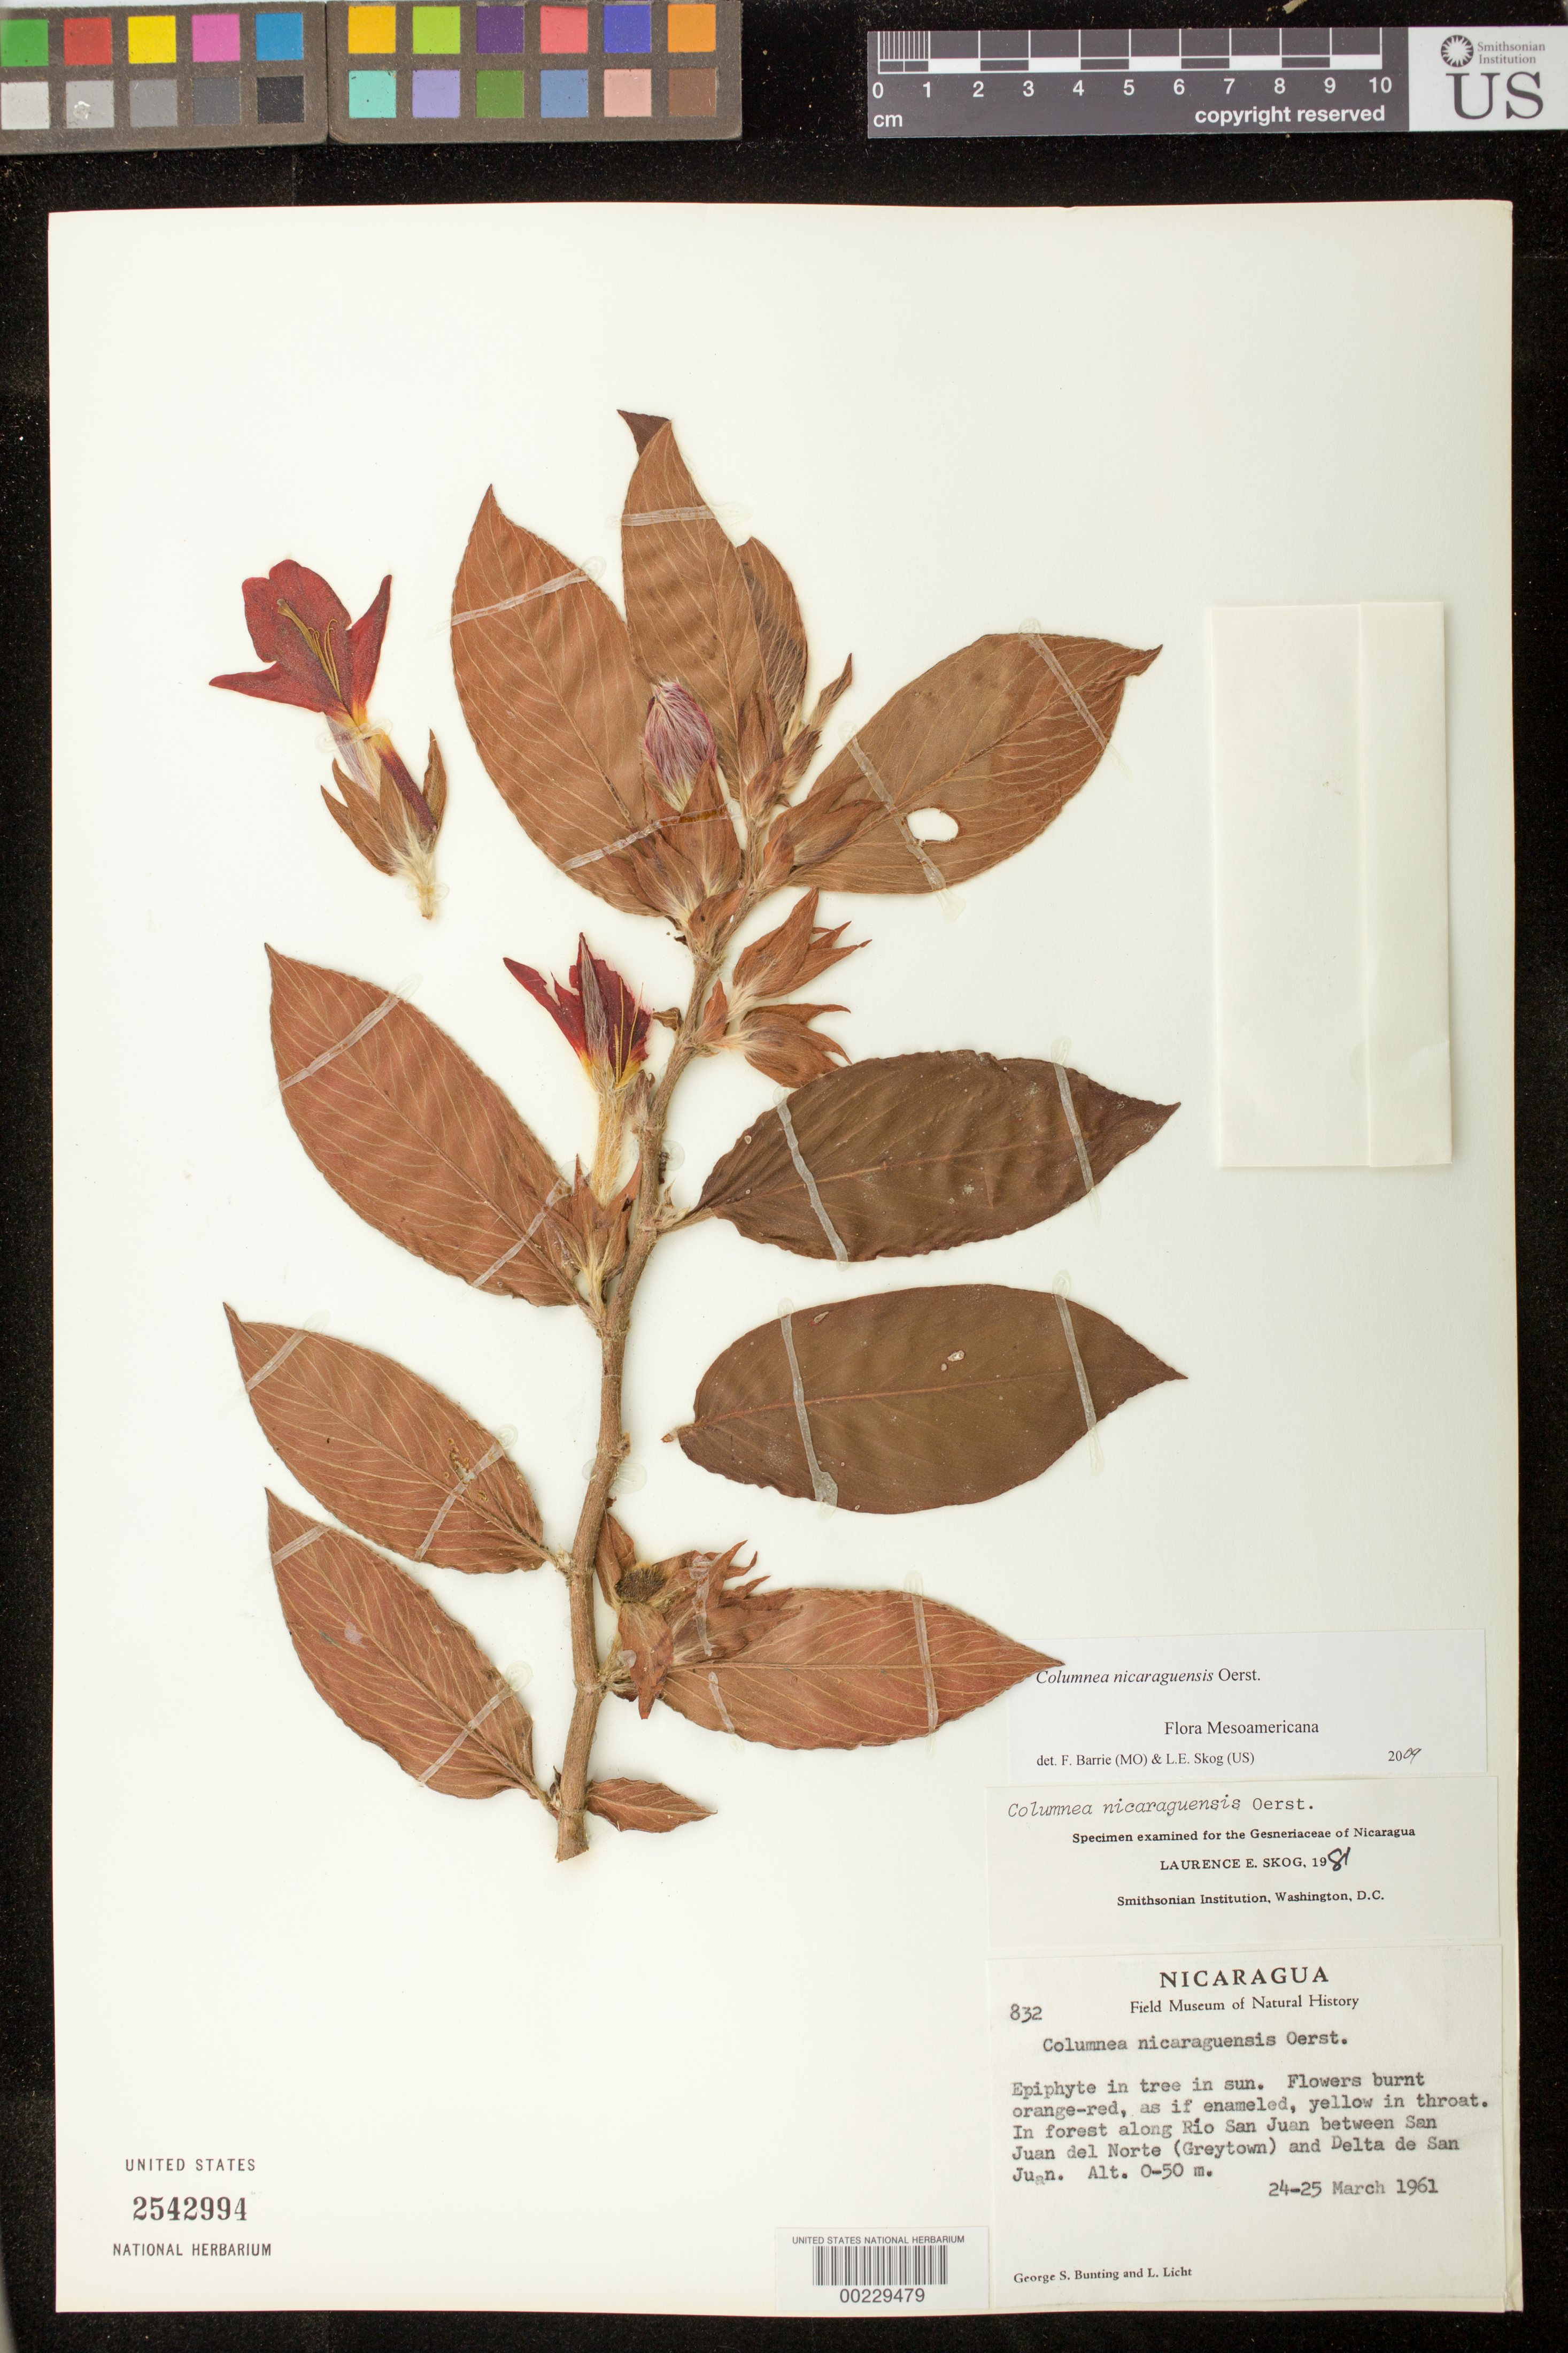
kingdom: Plantae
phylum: Tracheophyta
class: Magnoliopsida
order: Lamiales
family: Gesneriaceae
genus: Columnea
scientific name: Columnea nicaraguensis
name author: Oerst.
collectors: G. S. Bunting & L. Licht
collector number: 832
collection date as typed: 24-25 Mar 1961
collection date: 1961-03-24/1961-03-25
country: Nicaragua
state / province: Rio San Juan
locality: Along Rio San Juan between San Juan del Norte (Greytown) and delta Desan Juan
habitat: In forest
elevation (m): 0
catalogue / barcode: US 2542994